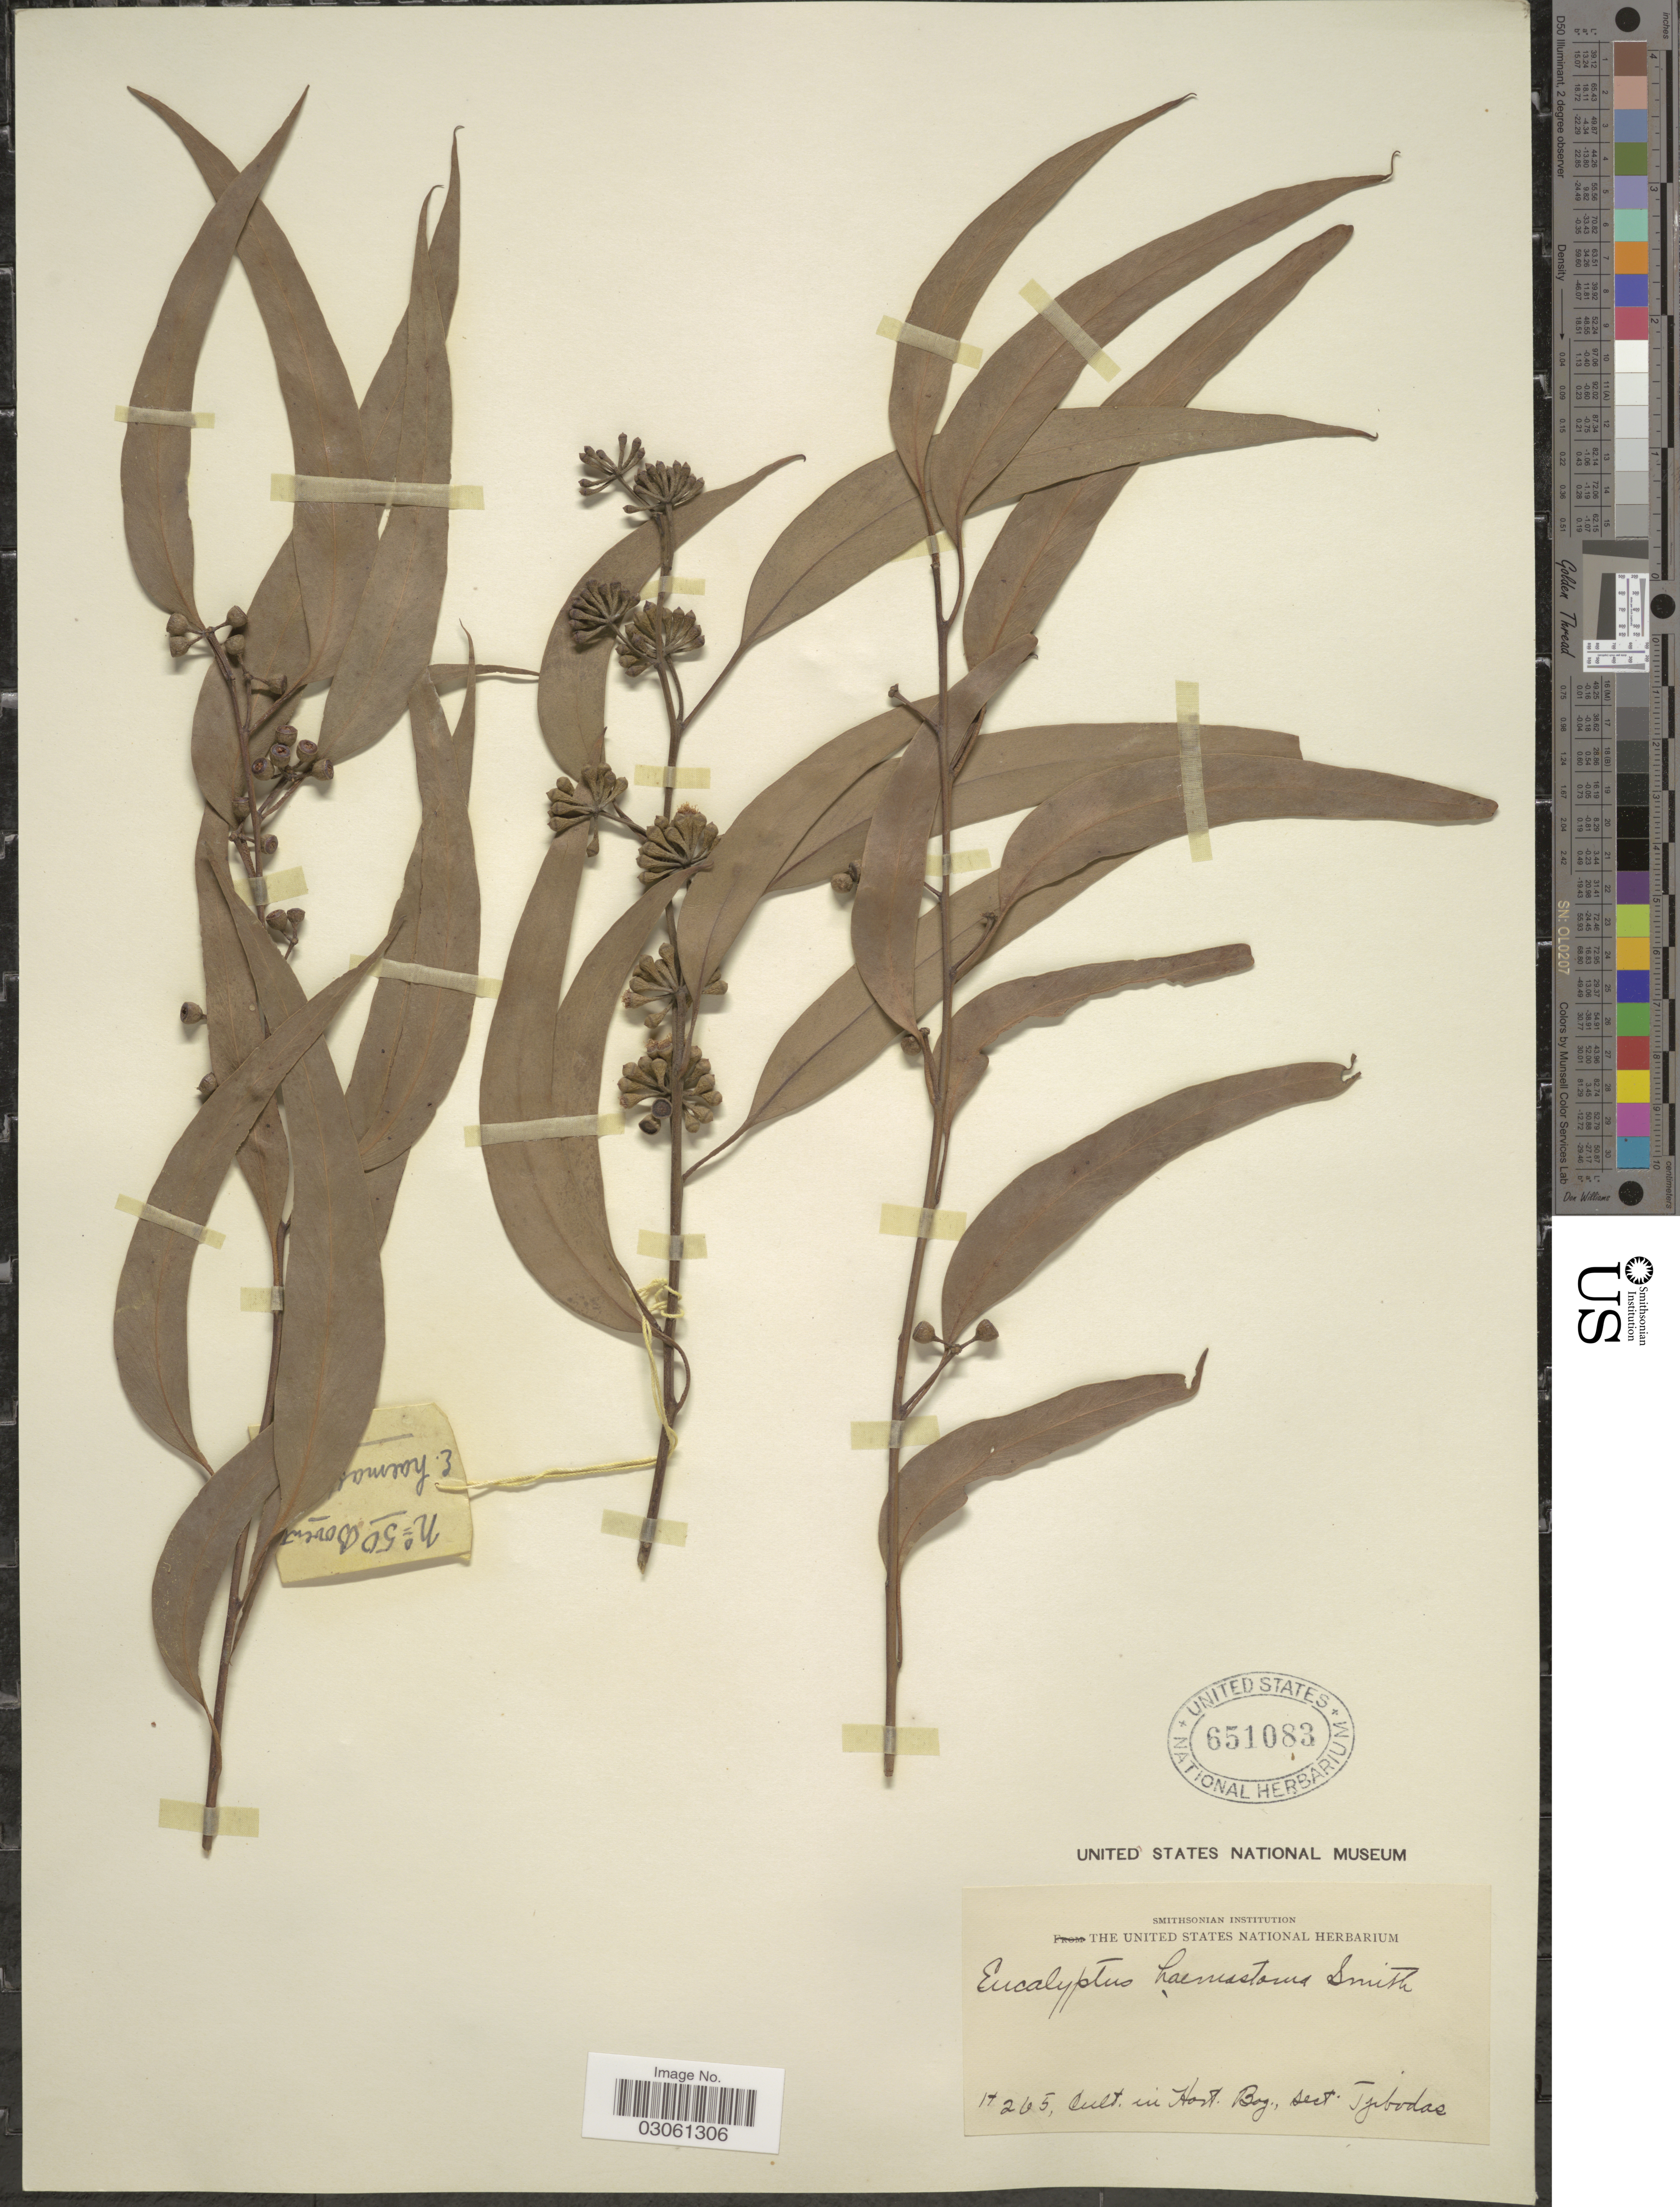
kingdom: Plantae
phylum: Tracheophyta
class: Magnoliopsida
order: Myrtales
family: Myrtaceae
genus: Eucalyptus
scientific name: Eucalyptus haemastoma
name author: Sm.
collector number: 265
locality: Cult. in Hort. Bog., sect. Tjibodas.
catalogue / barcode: US 651083